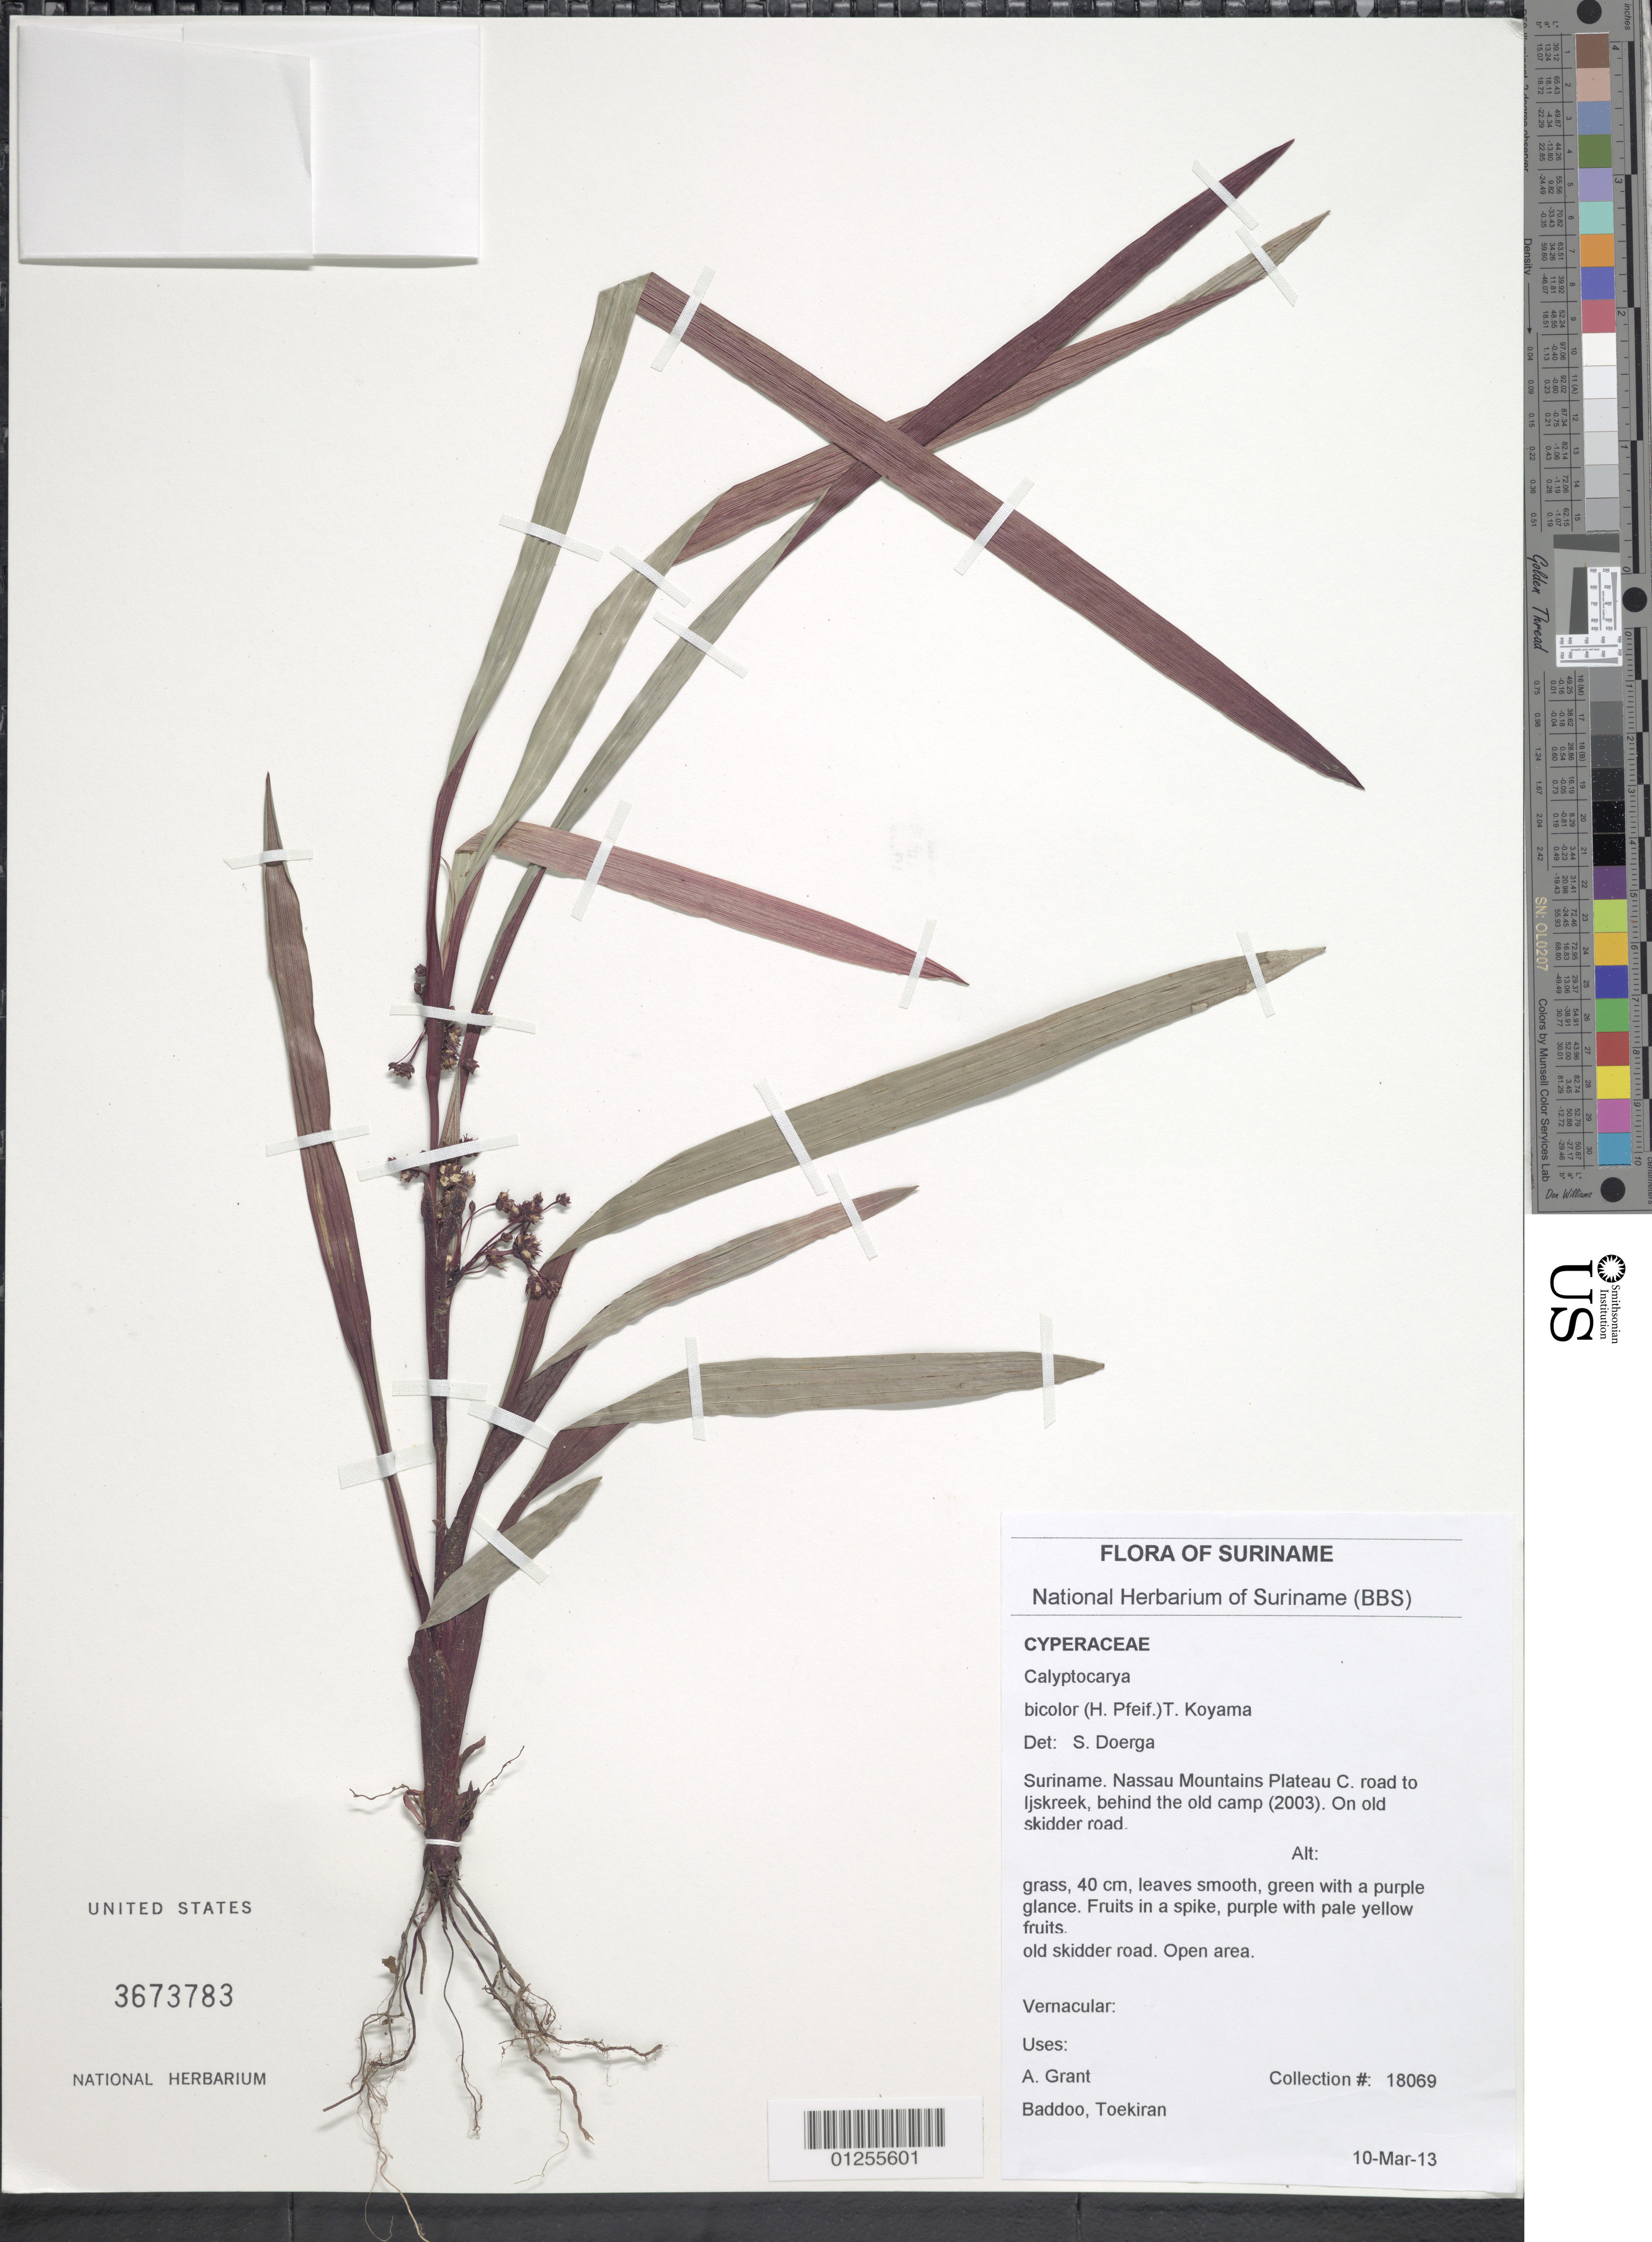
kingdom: Plantae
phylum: Tracheophyta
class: Liliopsida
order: Poales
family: Cyperaceae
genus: Calyptrocarya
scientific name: Calyptrocarya bicolor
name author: (H. Pfeiff.) T. Koyama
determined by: Doerga, S.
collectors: A. Grant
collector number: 18069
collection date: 2010-03-13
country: Suriname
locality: Nassau Mountains, Plateau C. Road to ljskreek, behind the old camp (2003). On old skidder road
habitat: Old skidder road, open area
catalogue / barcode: US 3673783